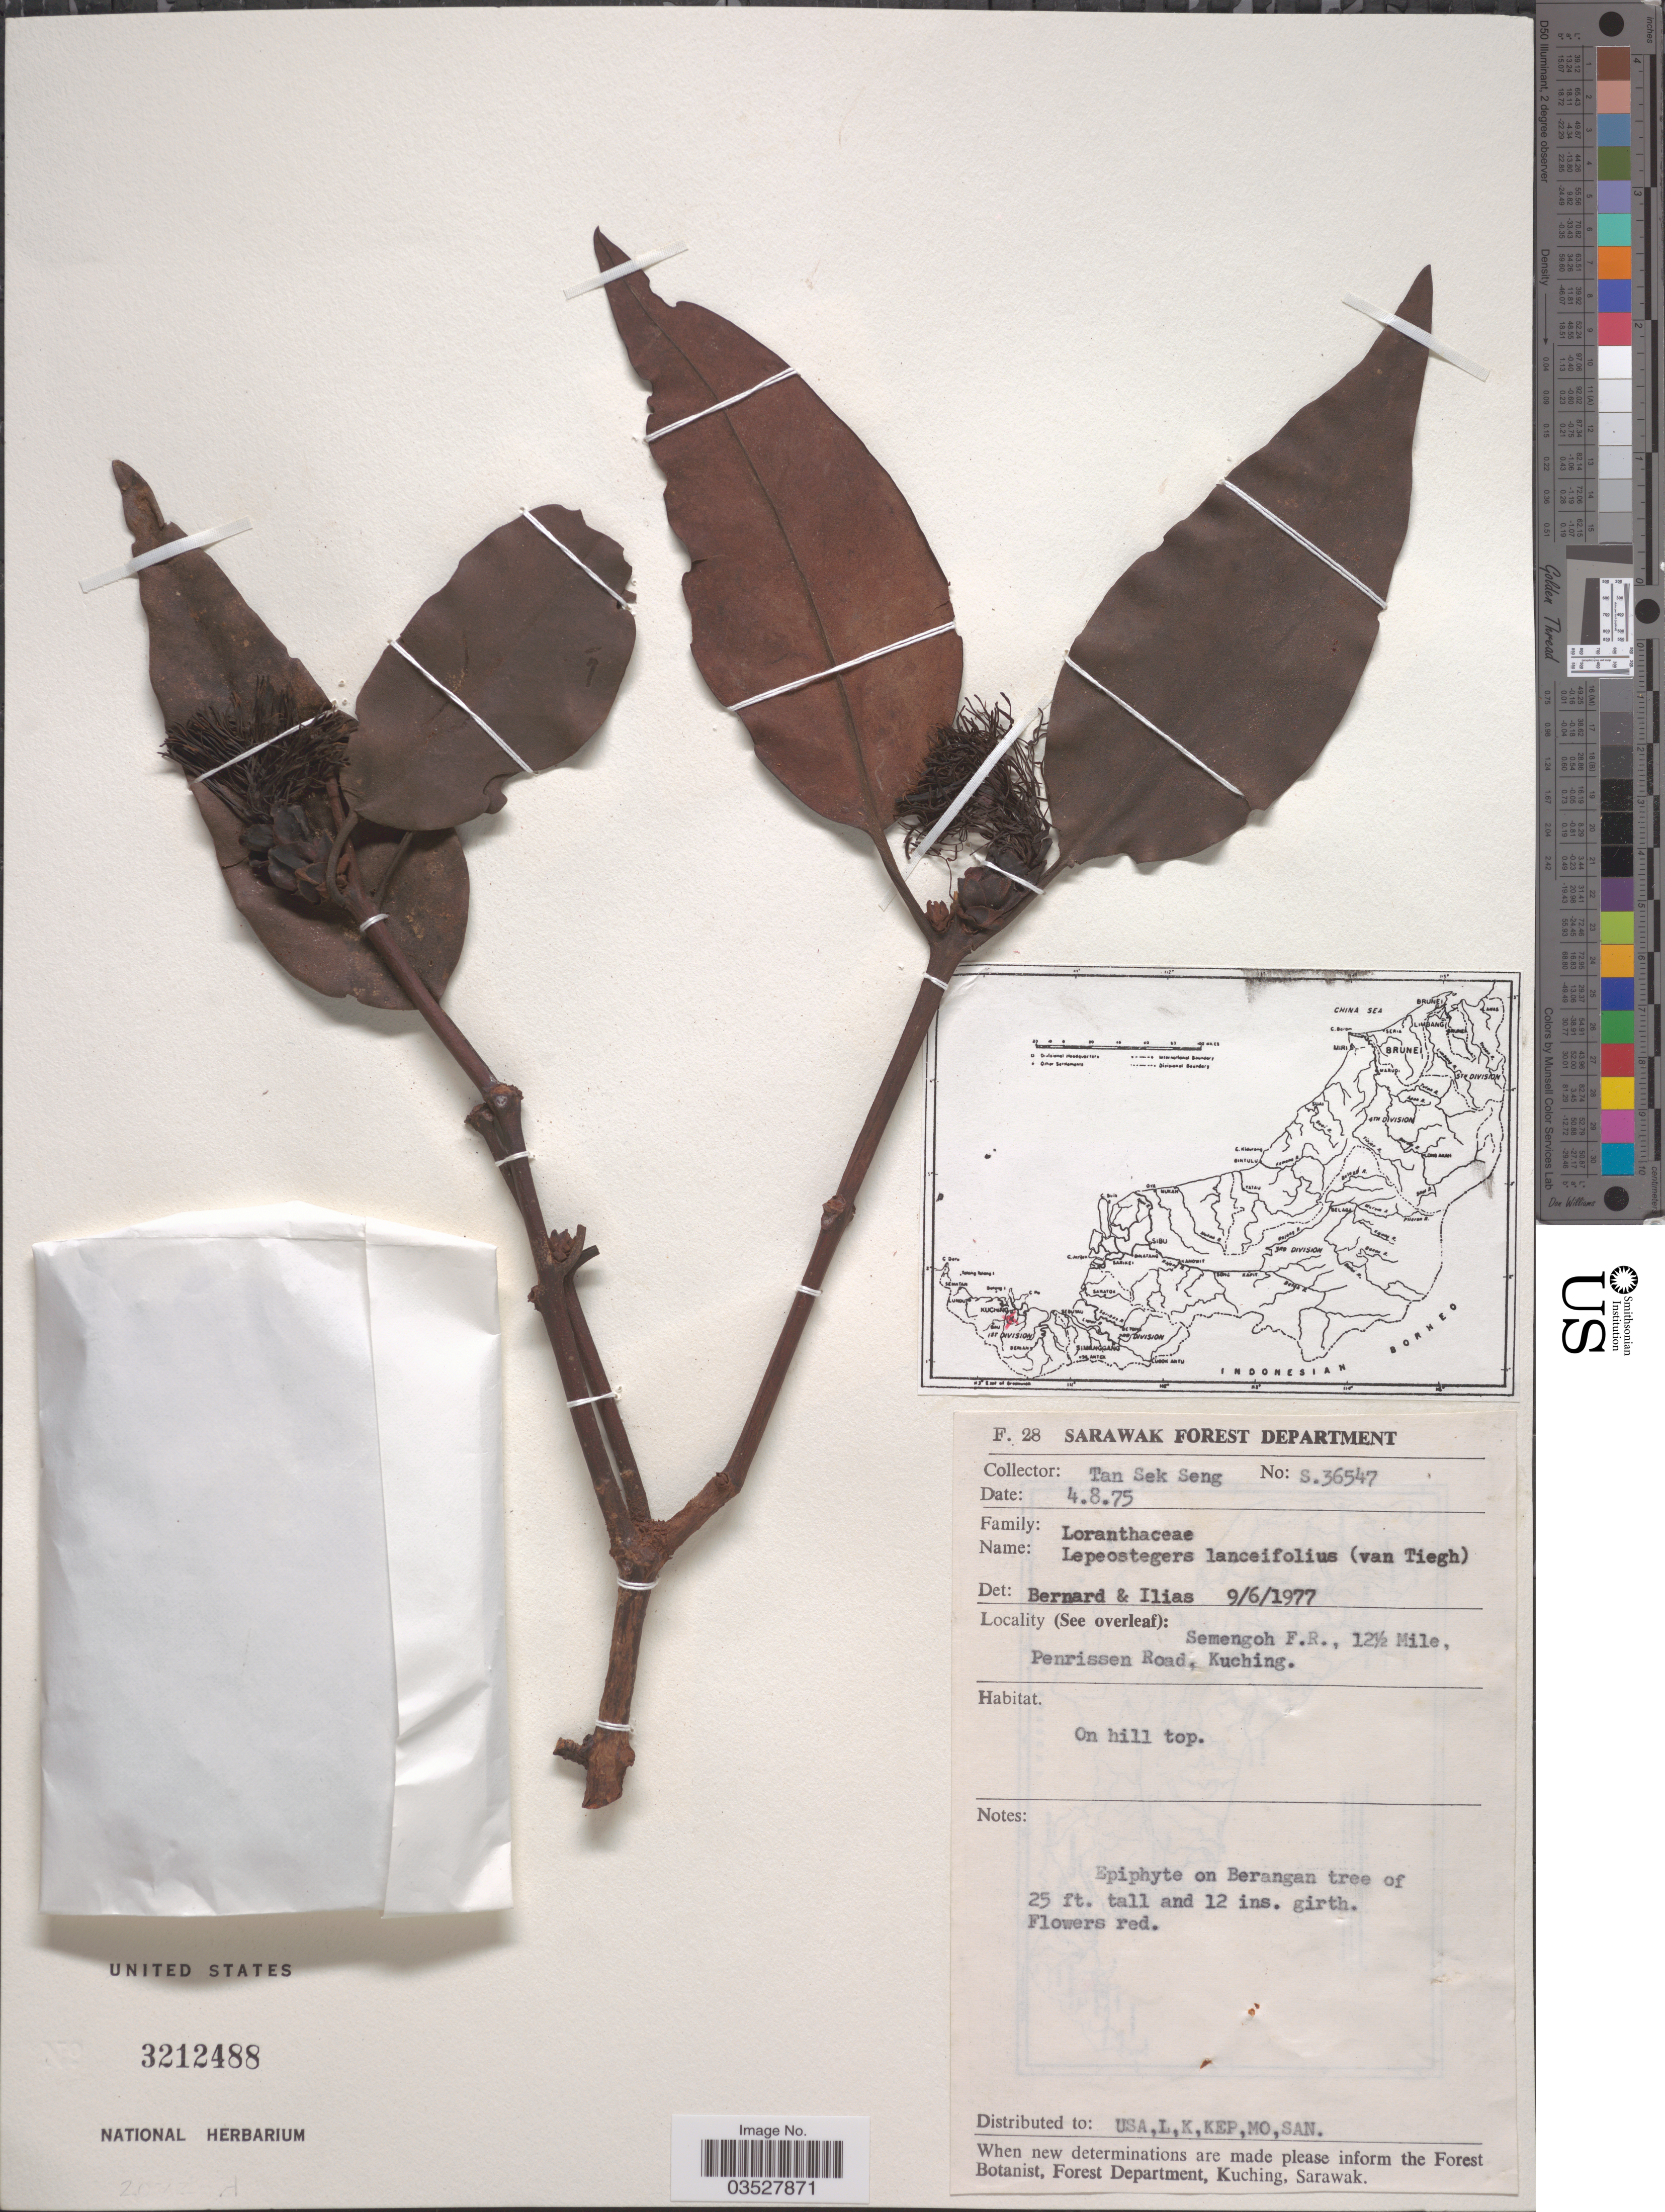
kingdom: Plantae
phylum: Tracheophyta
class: Magnoliopsida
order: Santalales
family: Loranthaceae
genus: Lepeostegeres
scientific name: Lepeostegeres lanceifolius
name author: Danser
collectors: T. Seng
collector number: S.36547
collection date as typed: Transcribed d/m/y: 4/8/75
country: Malaysia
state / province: Sarawak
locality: Semengoh F.R., 12½ Mile, Penrissen Road, Kuching.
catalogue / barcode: US 3212488